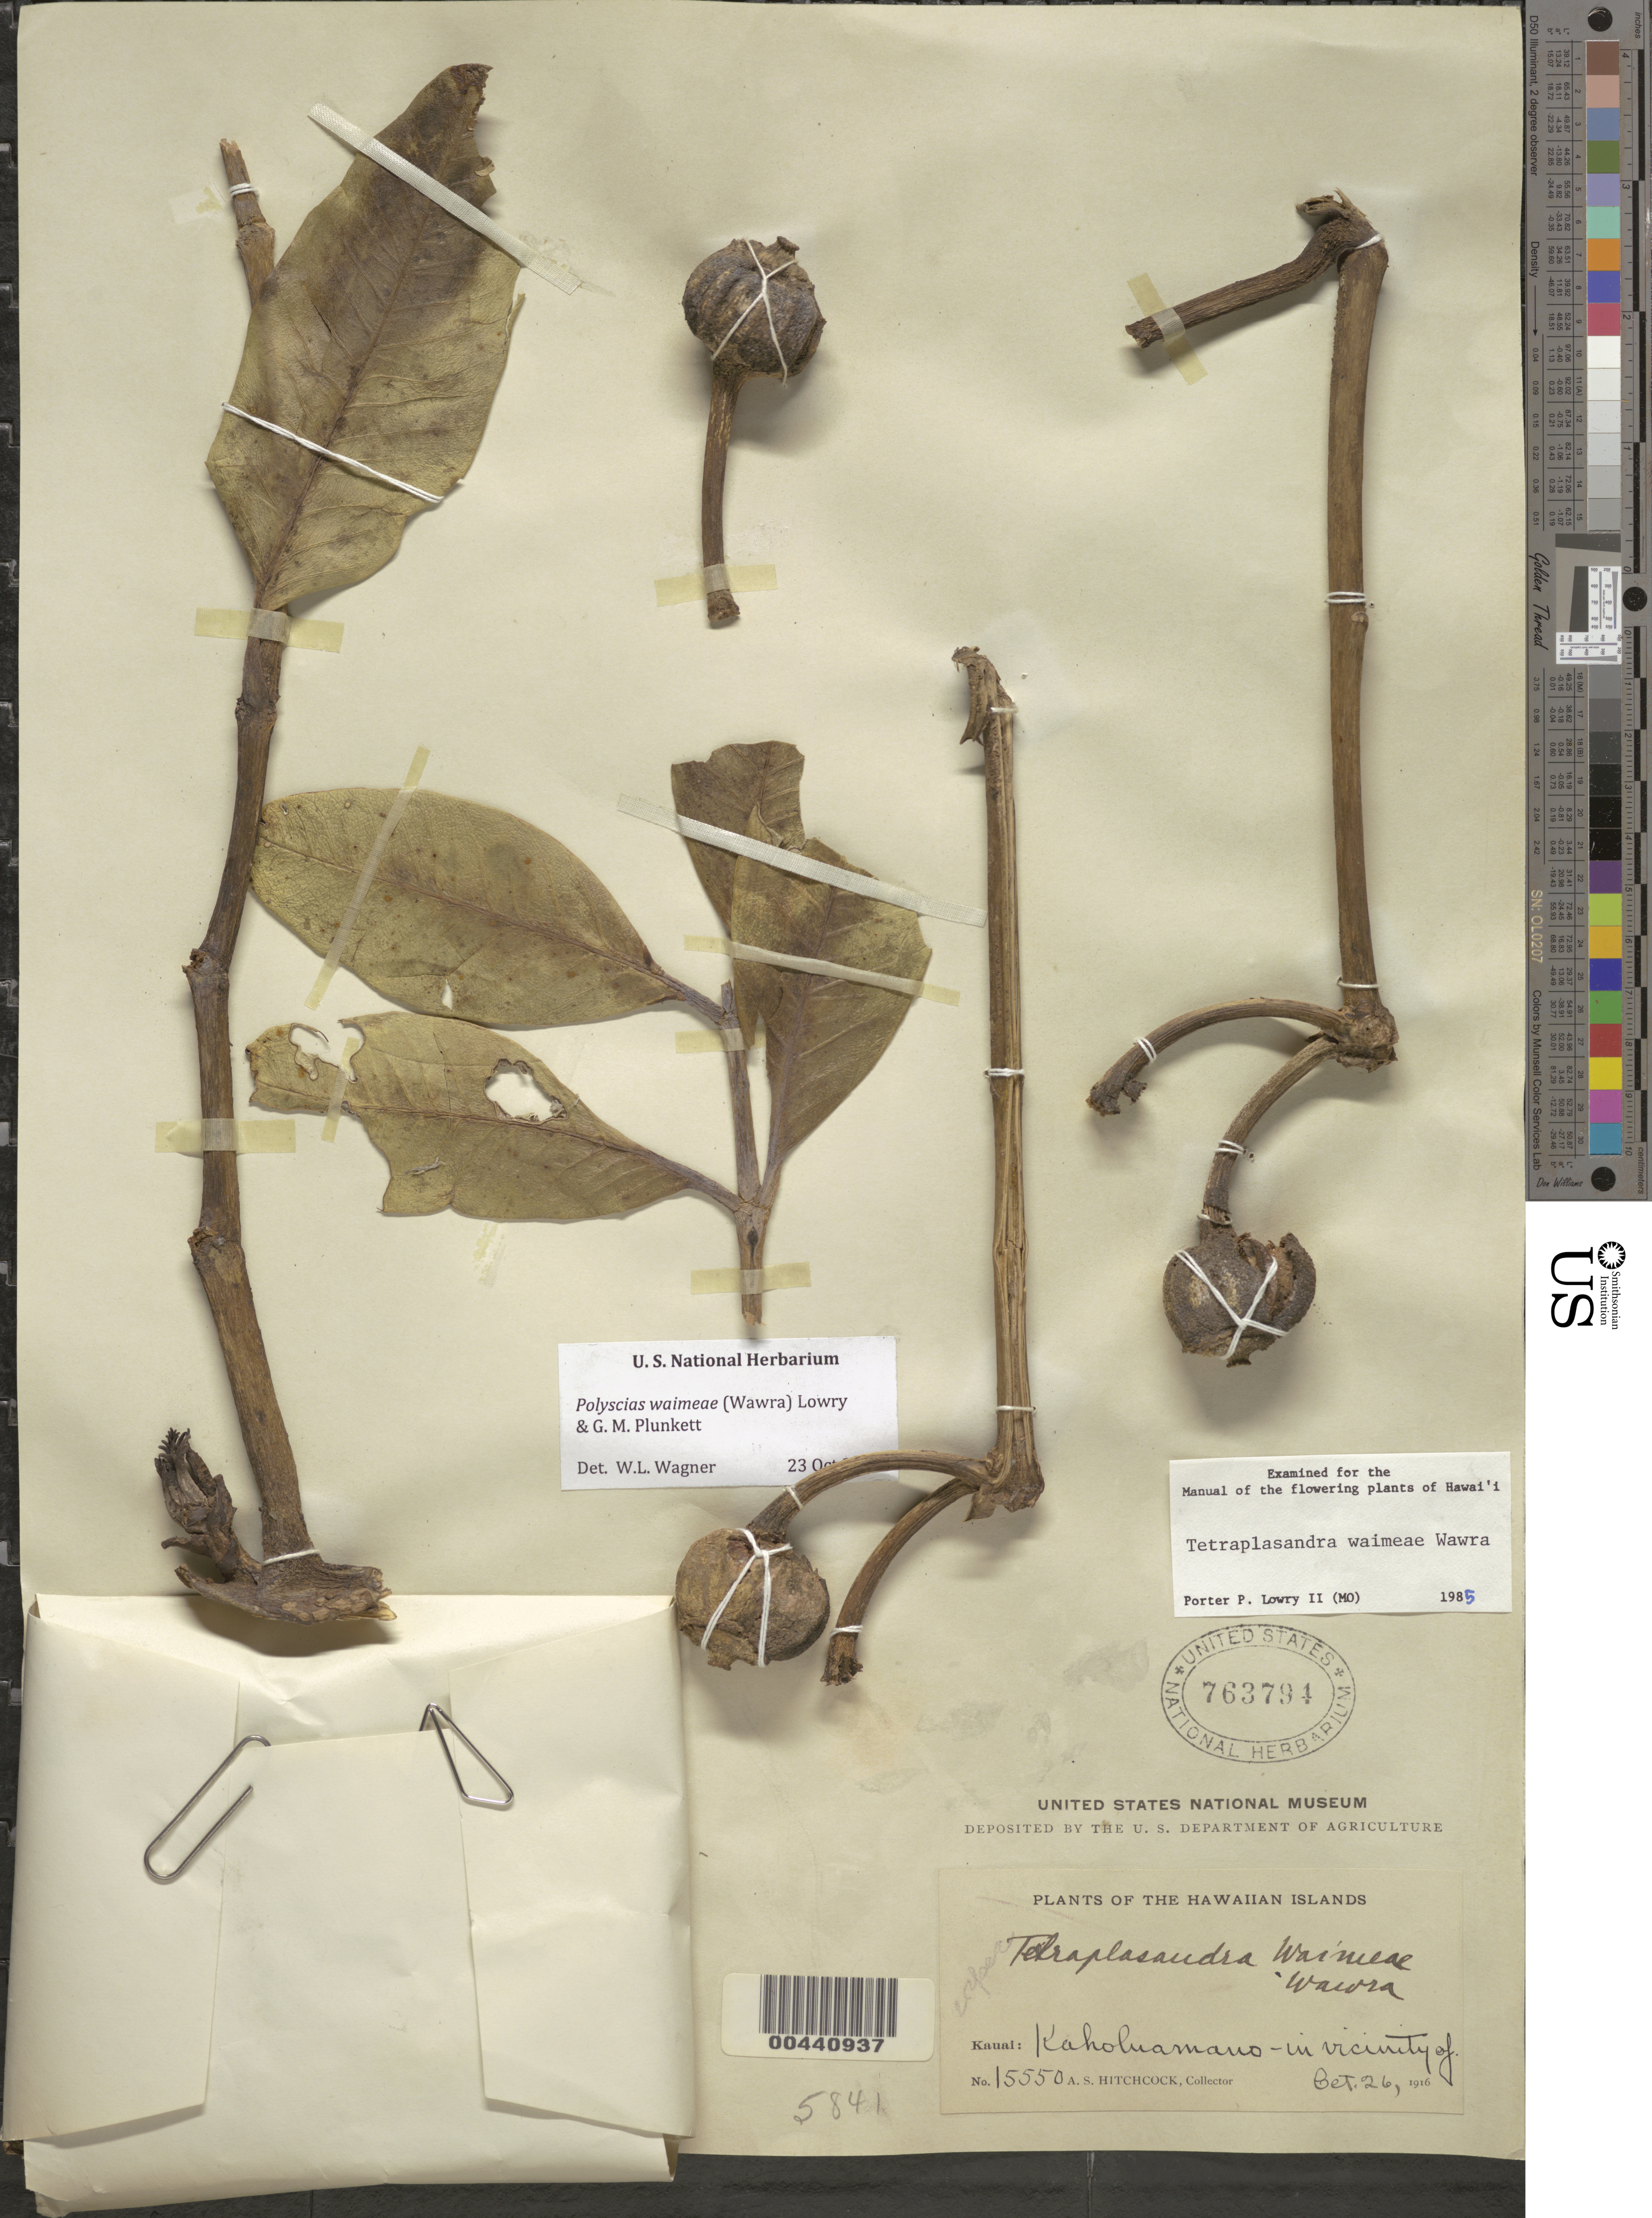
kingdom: Plantae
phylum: Tracheophyta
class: Magnoliopsida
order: Apiales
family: Araliaceae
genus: Polyscias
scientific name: Polyscias waimeae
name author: (Wawra) Lowry & G. M. Plunkett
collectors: A. S. Hitchcock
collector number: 15550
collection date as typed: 26 Oct 1916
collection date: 1916-10-26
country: United States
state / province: Hawaii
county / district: Kauai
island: Kaua'i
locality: Kaholuamano - in vicinity of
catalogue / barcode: US 763794